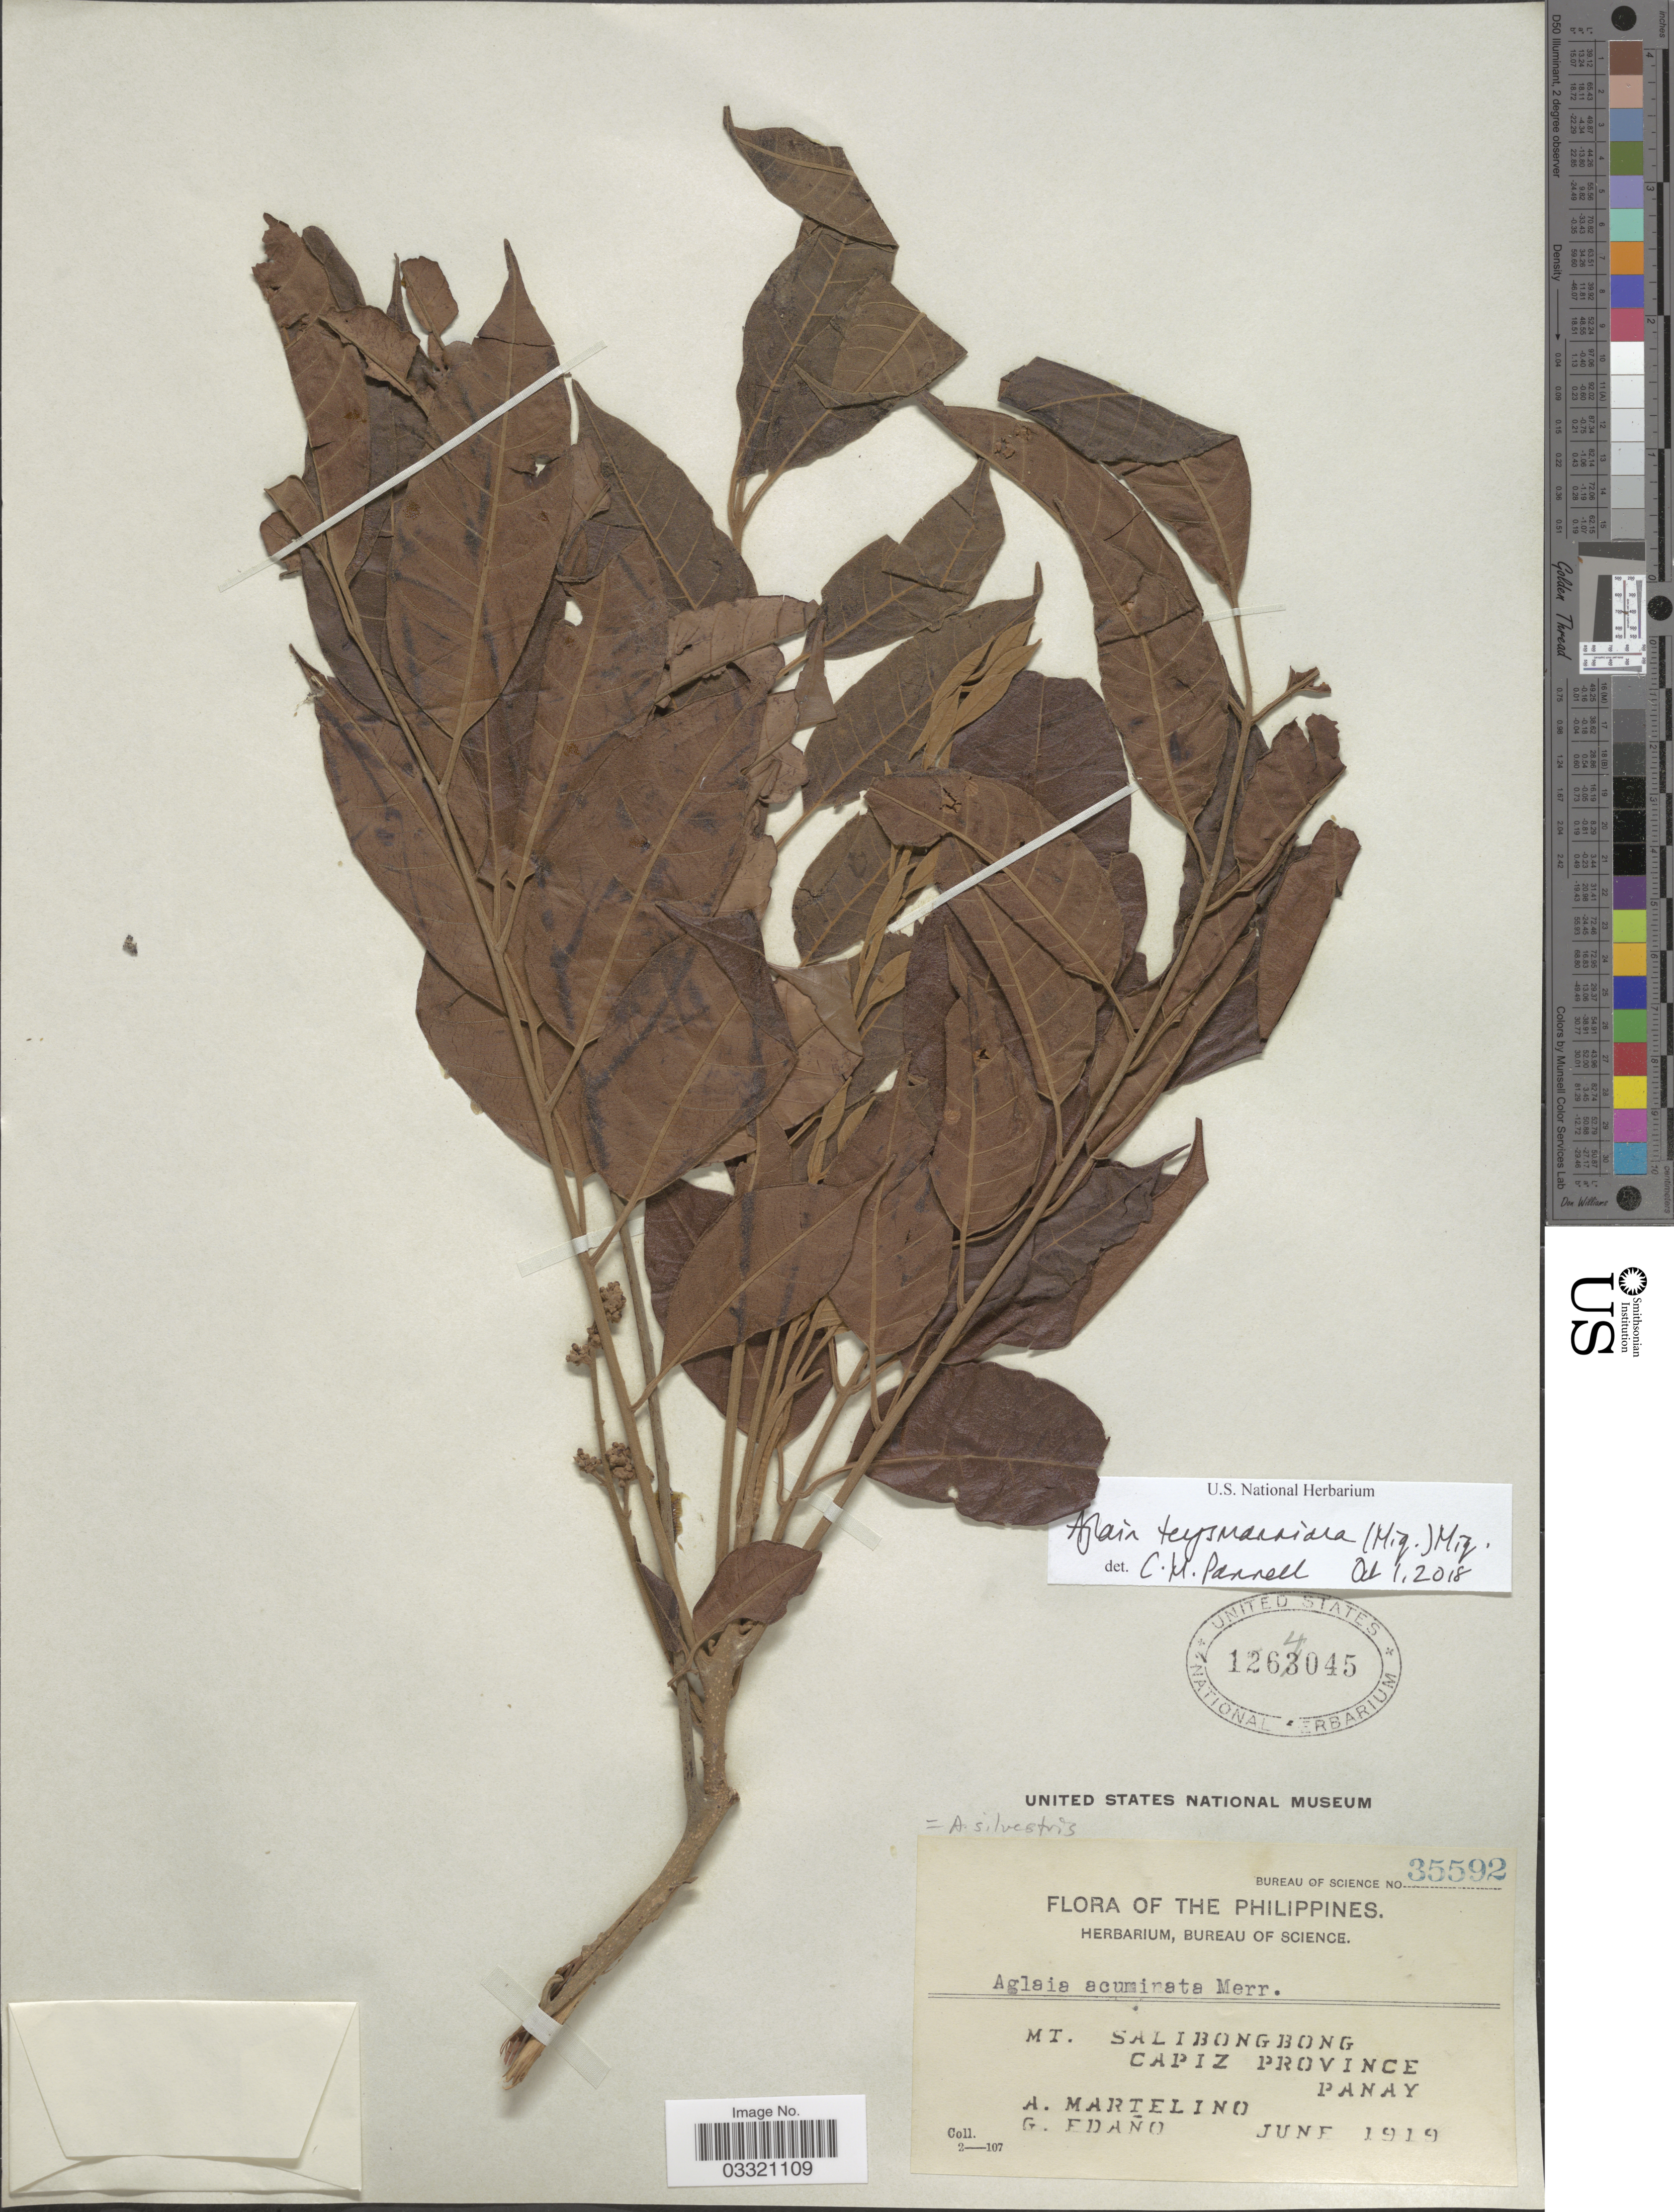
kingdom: Plantae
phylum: Tracheophyta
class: Magnoliopsida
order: Sapindales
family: Meliaceae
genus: Aglaia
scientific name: Aglaia teysmanniana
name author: (Miq.) Miq.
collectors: A. Martelino & G. Edaño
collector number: Bureau of Science 35592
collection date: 1919-06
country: Philippines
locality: Mt. Salibongbong. Capiz Province. Panay.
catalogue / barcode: US 1264045